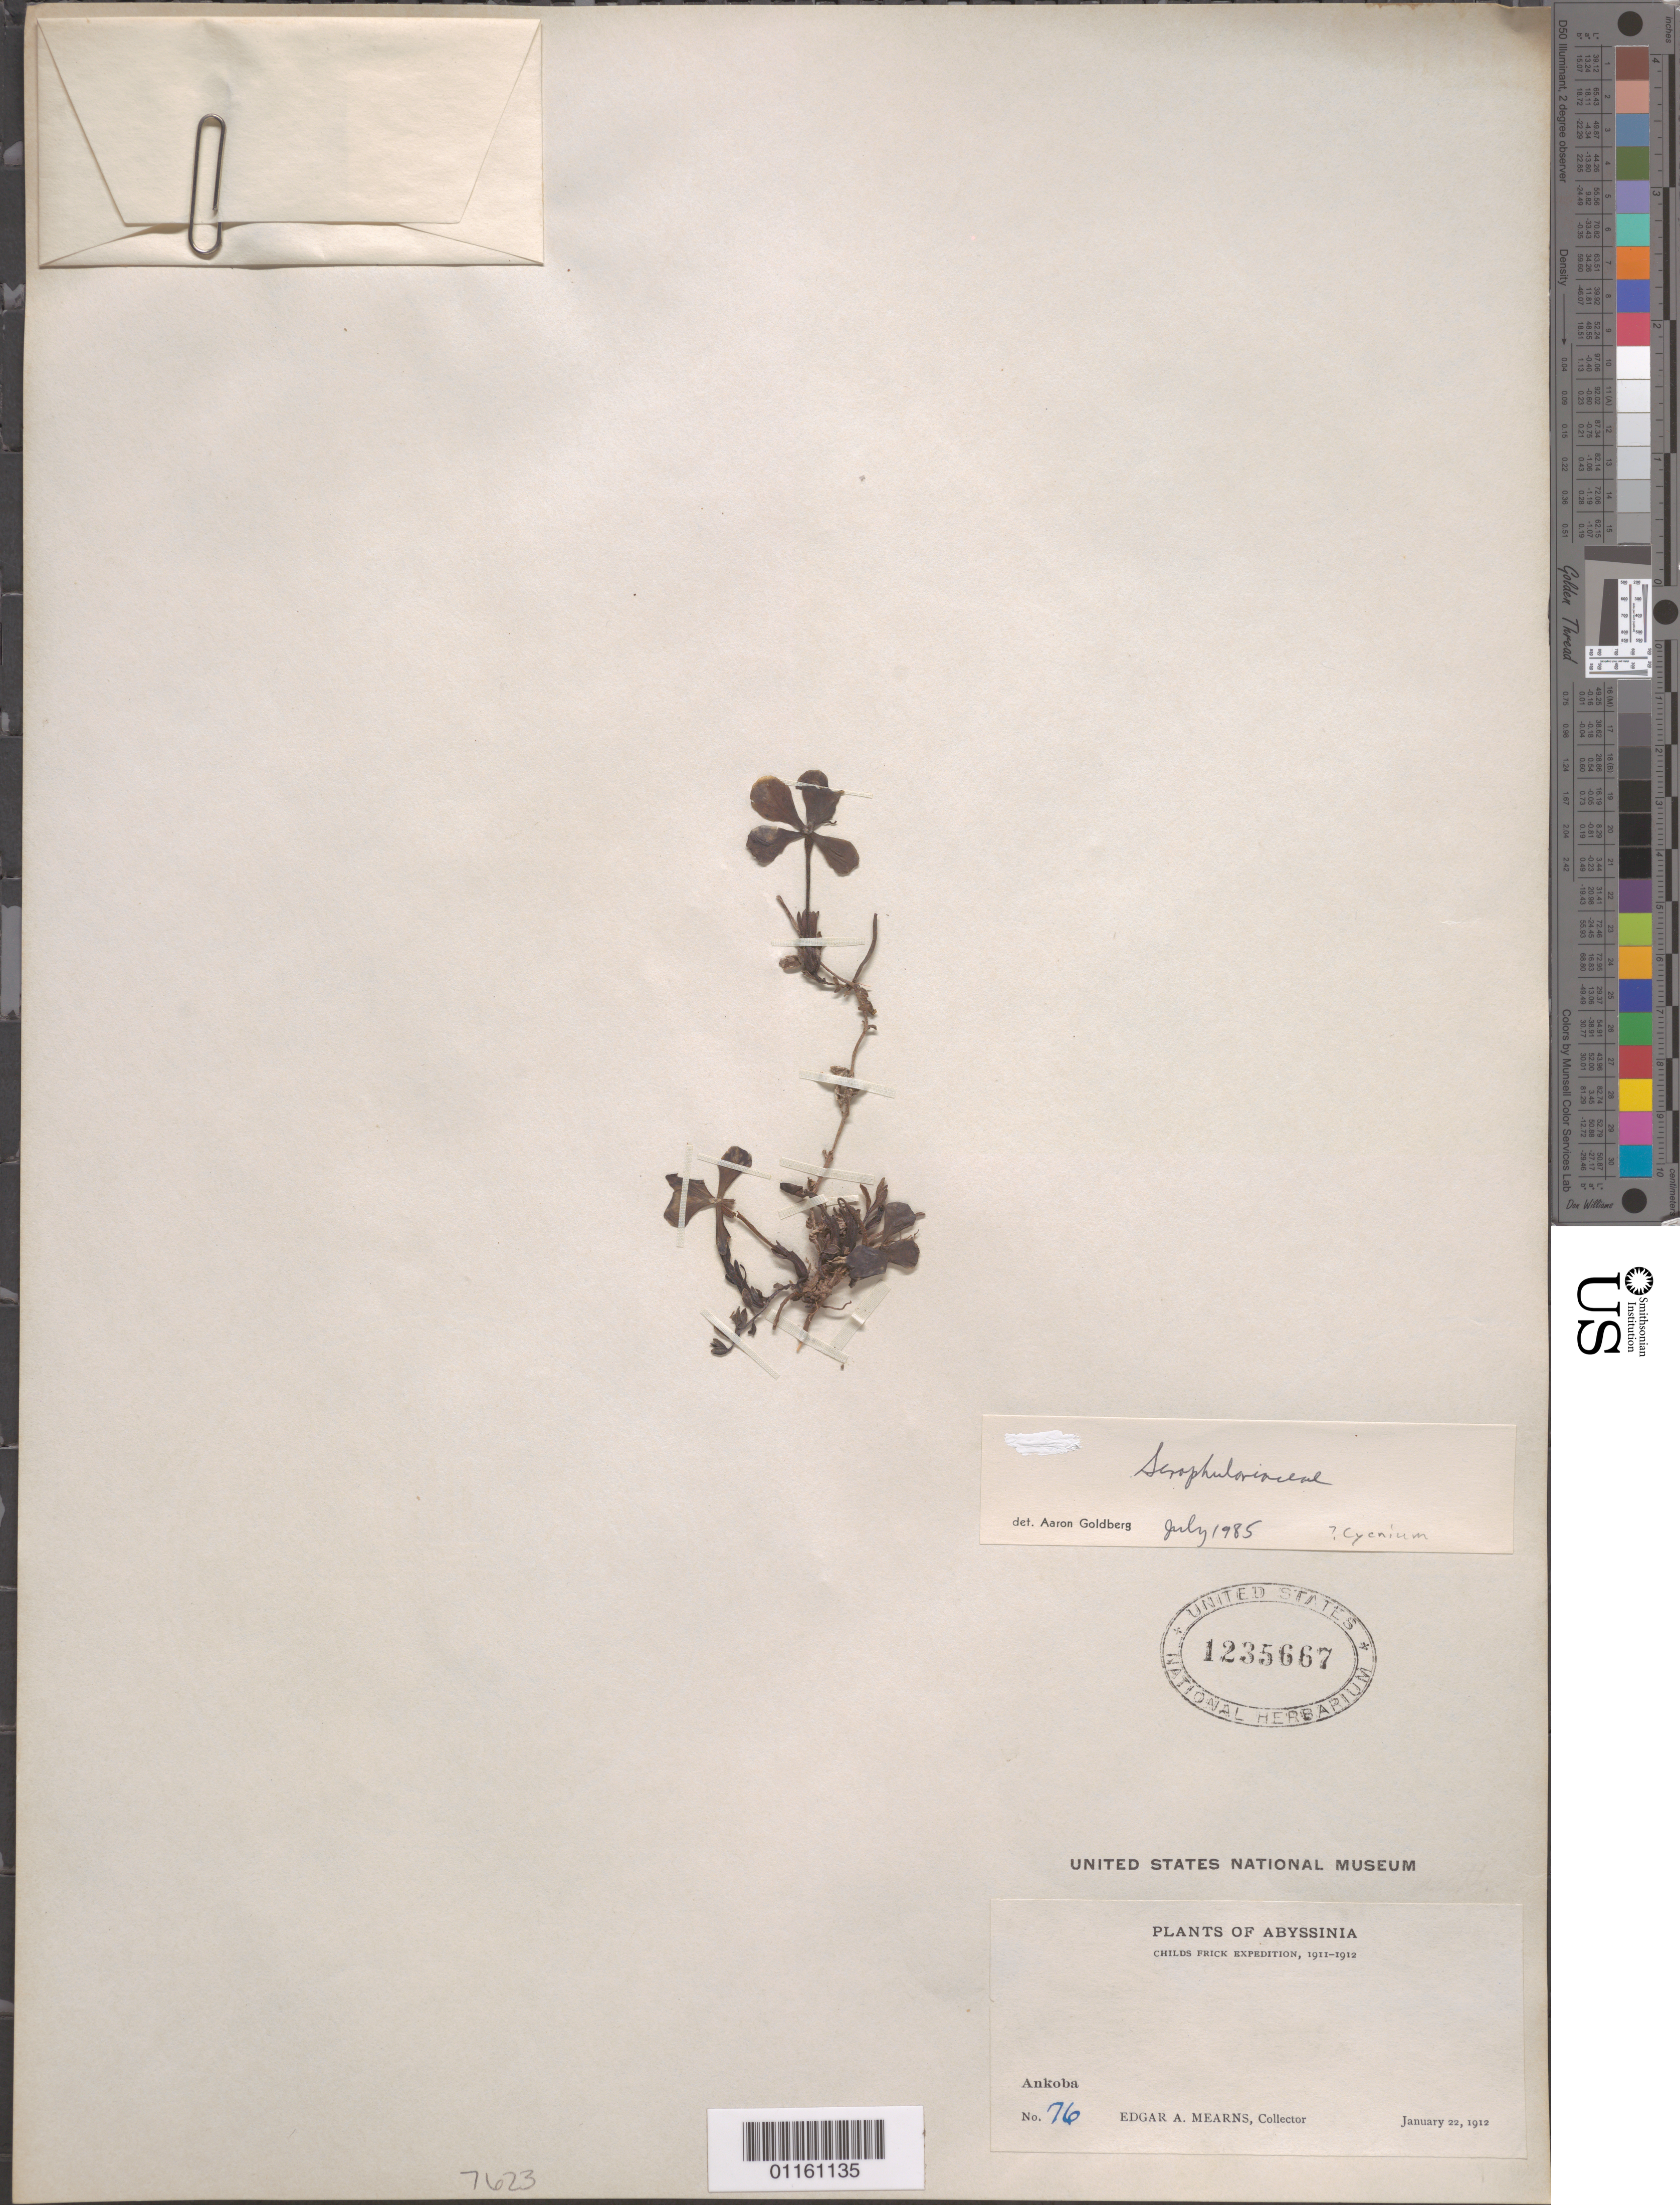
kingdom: Plantae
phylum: Tracheophyta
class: Magnoliopsida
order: Lamiales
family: Scrophulariaceae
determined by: Goldberg, Aaron, (US), NMNH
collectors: E. A. Mearns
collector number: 76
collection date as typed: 22 Jan 1912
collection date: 1912-01-22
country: Ethiopia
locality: Ankoba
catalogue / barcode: US 1235667